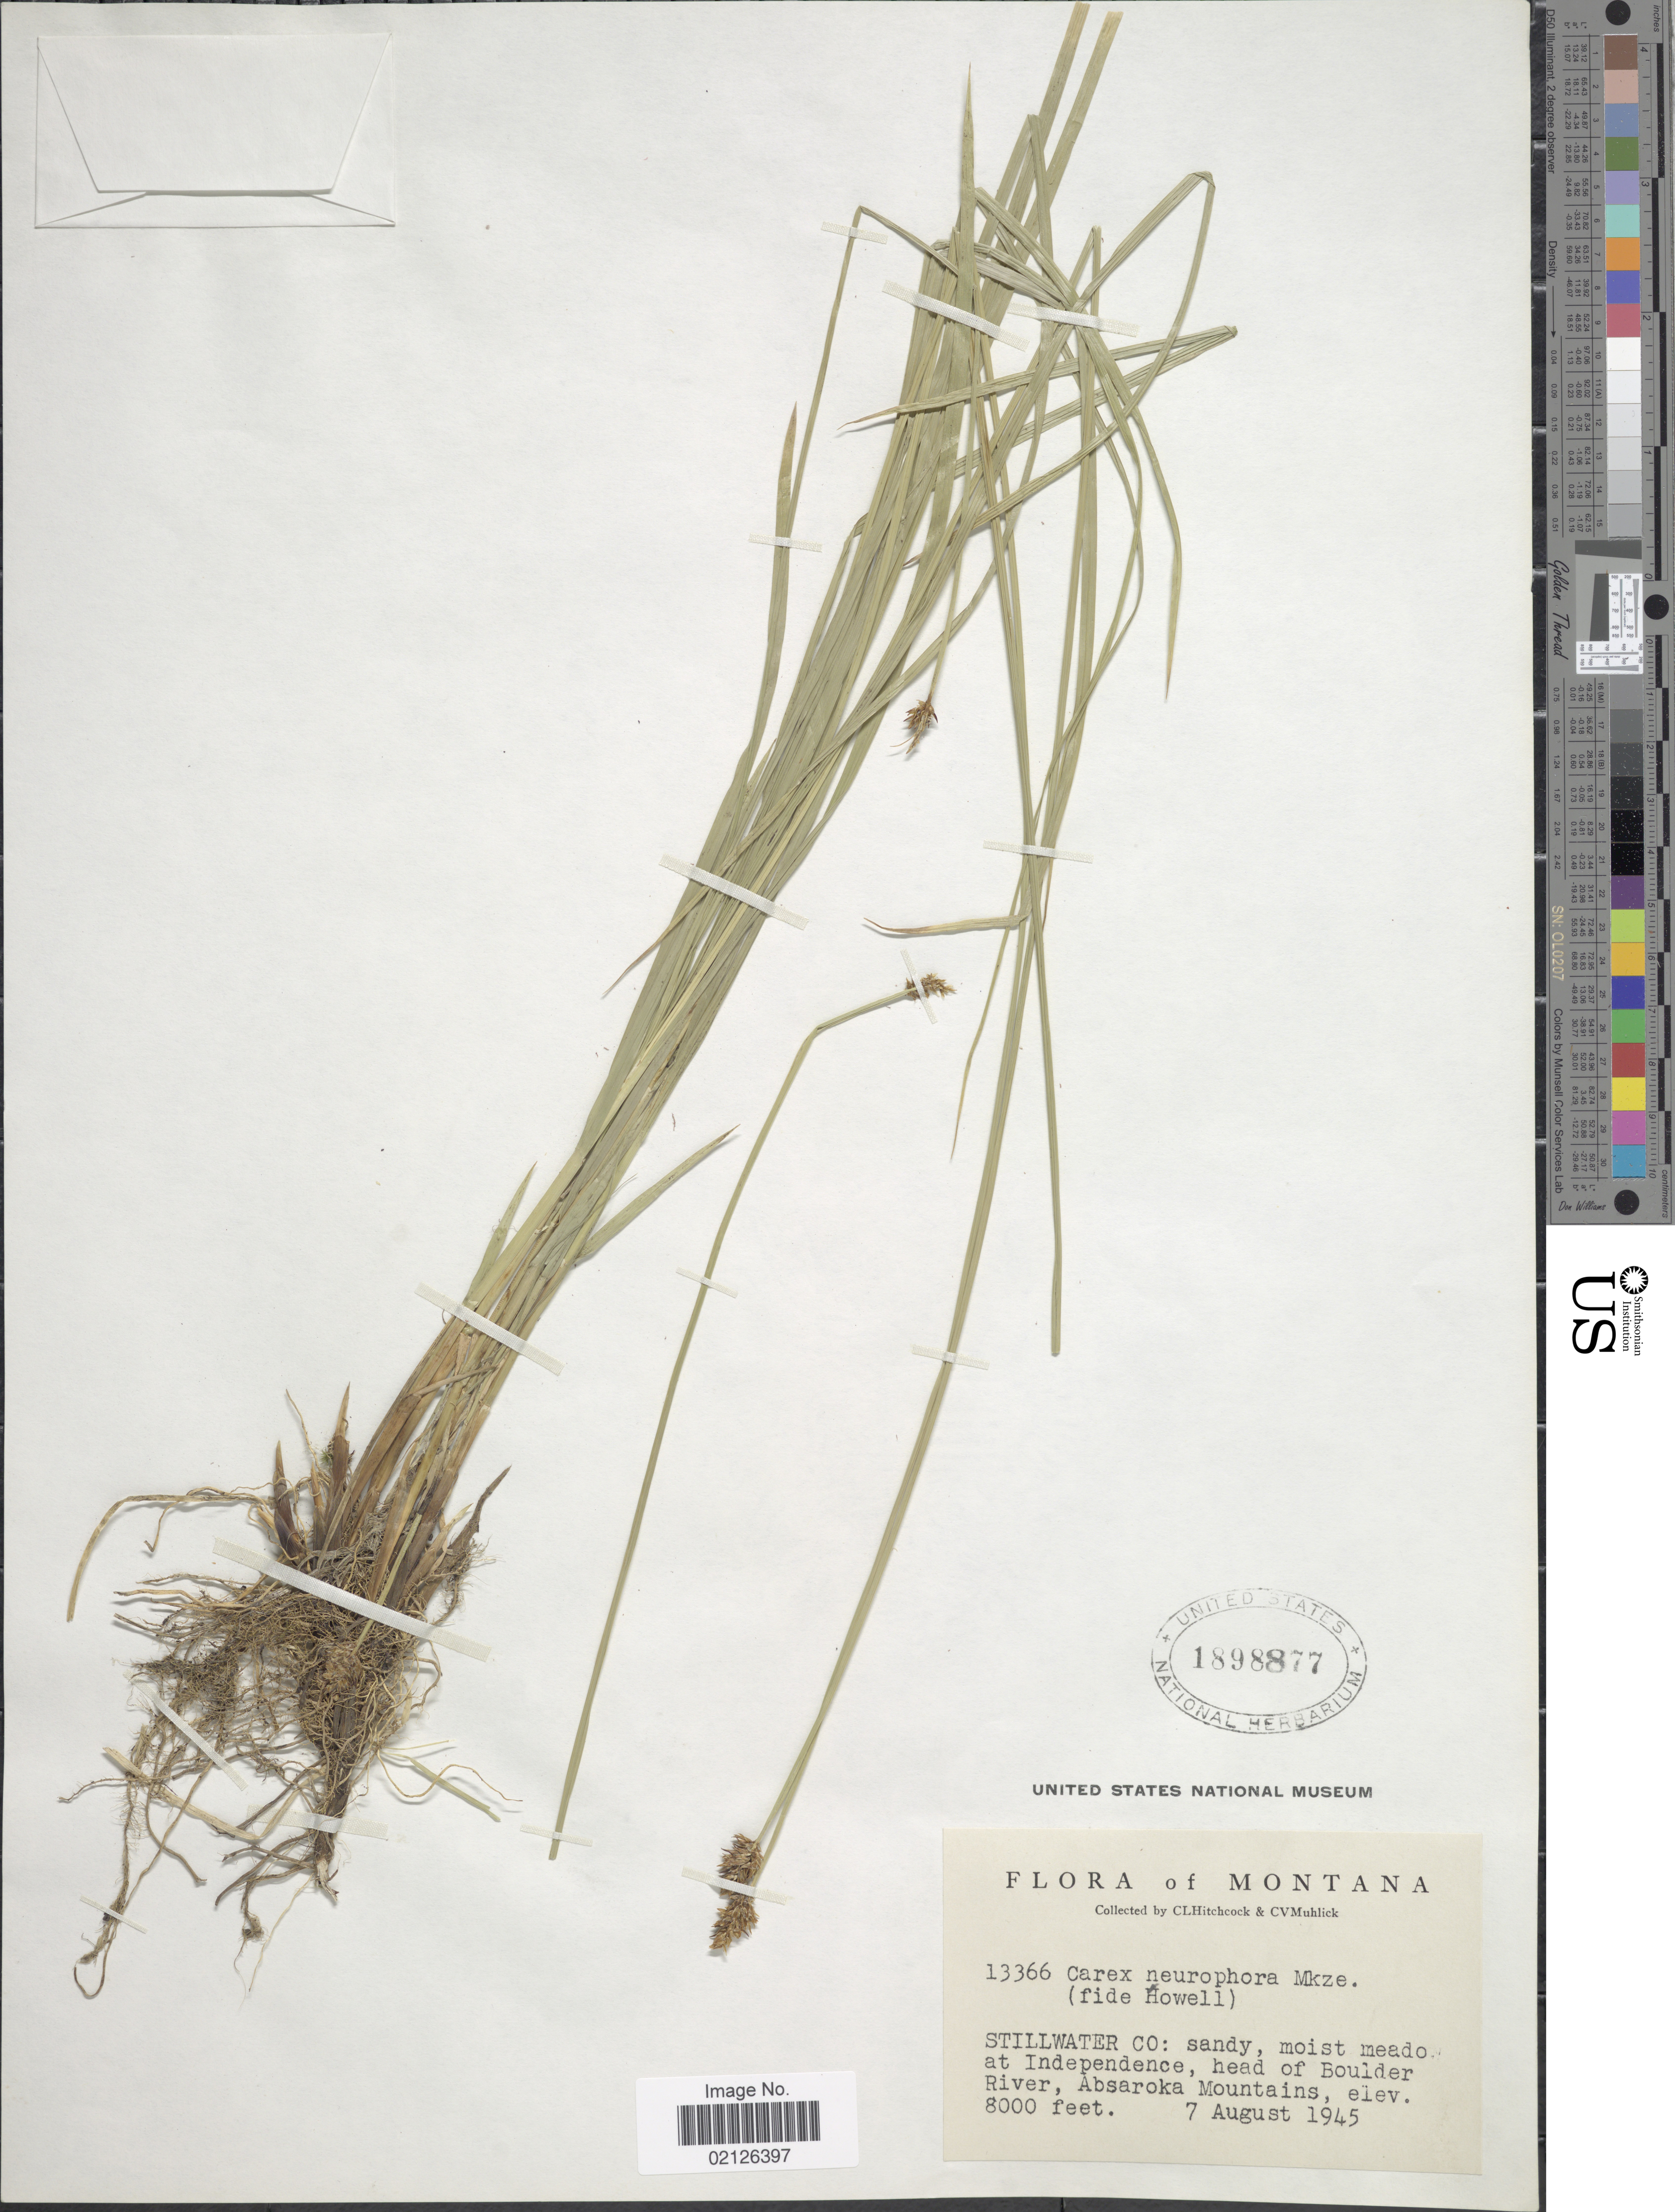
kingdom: Plantae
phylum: Tracheophyta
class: Liliopsida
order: Poales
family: Cyperaceae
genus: Carex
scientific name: Carex neurophora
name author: Mack.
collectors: C. L. Hitchcock & C. V. Muhlick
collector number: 13366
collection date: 1945-08-07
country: United States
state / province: Montana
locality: Stillwater Co: sandy, moist meadow at Independence, head of Boulder River, Absaroka Mountains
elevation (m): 2438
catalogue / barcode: US 1898877